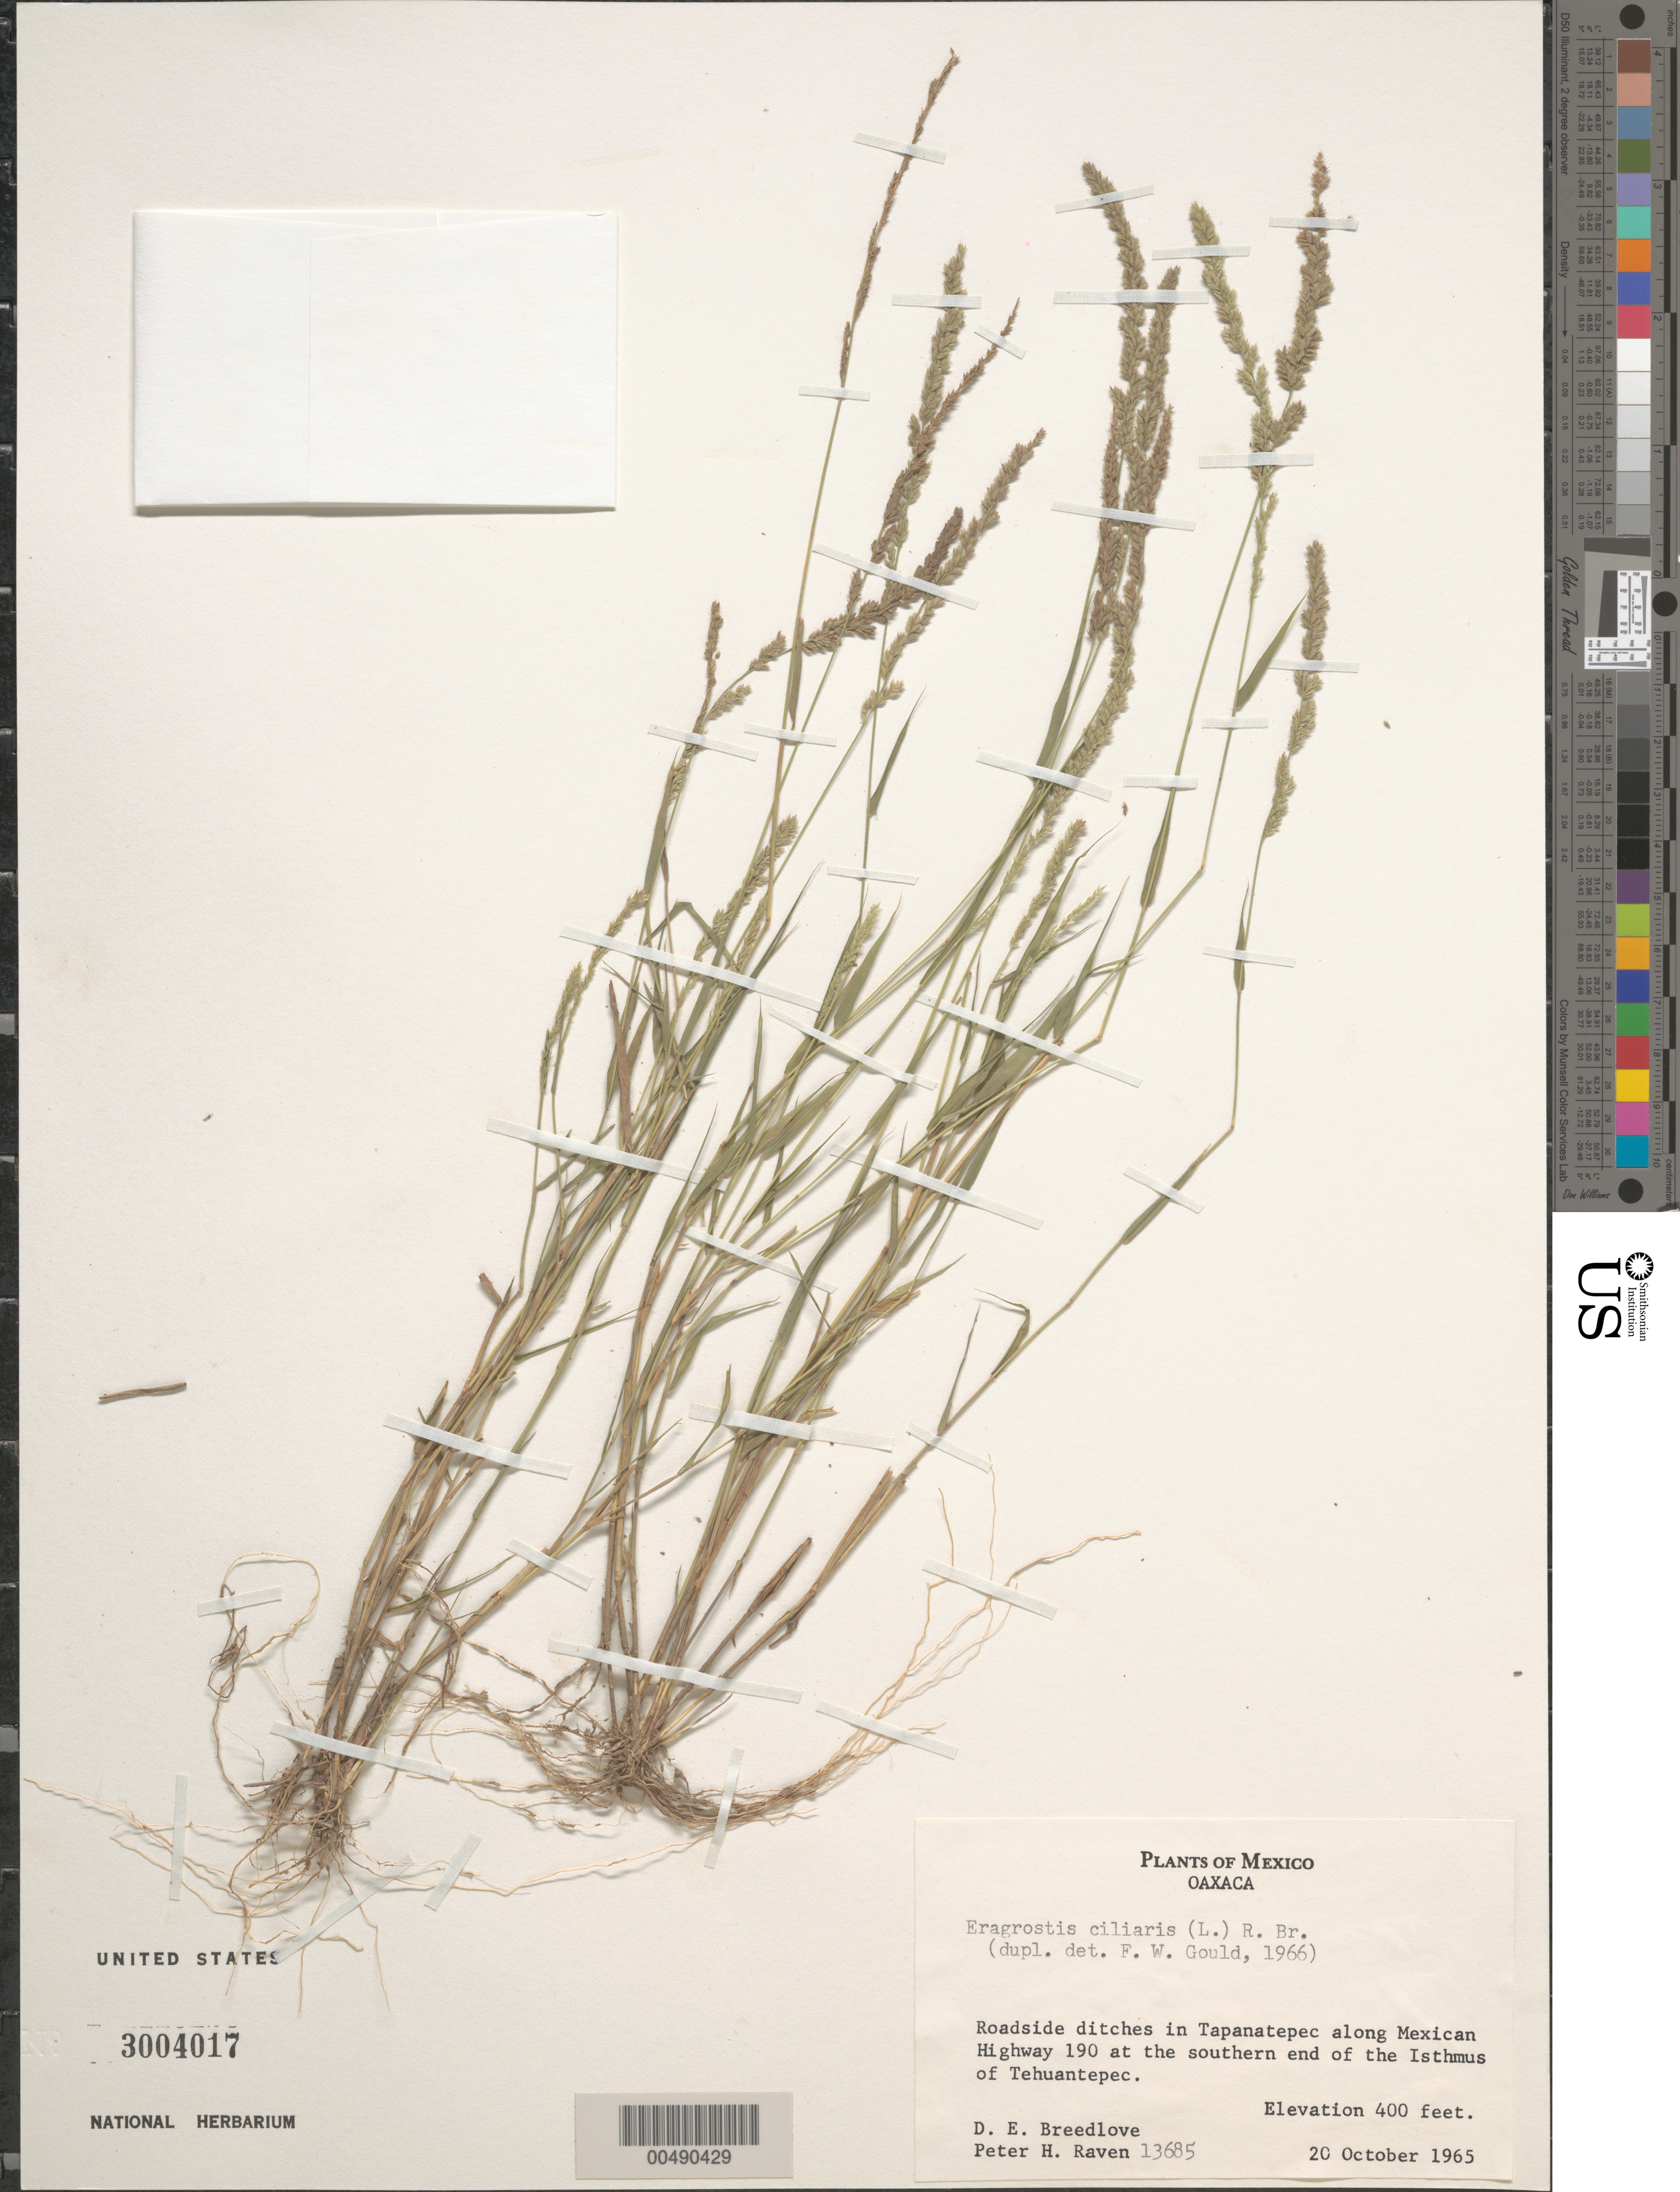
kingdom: Plantae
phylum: Tracheophyta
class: Liliopsida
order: Poales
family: Poaceae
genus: Eragrostis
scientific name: Eragrostis ciliaris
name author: (L.) R. Br.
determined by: Gould, F. W.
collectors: D. E. Breedlove & P. H. Raven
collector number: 13685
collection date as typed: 20 Oct 1965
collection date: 1965-10-20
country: Mexico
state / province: Oaxaca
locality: In Tapanatepec along Mexican Hwy 190 at the S end of the Isthmus of Tehuantepec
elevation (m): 122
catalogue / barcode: US 3004017